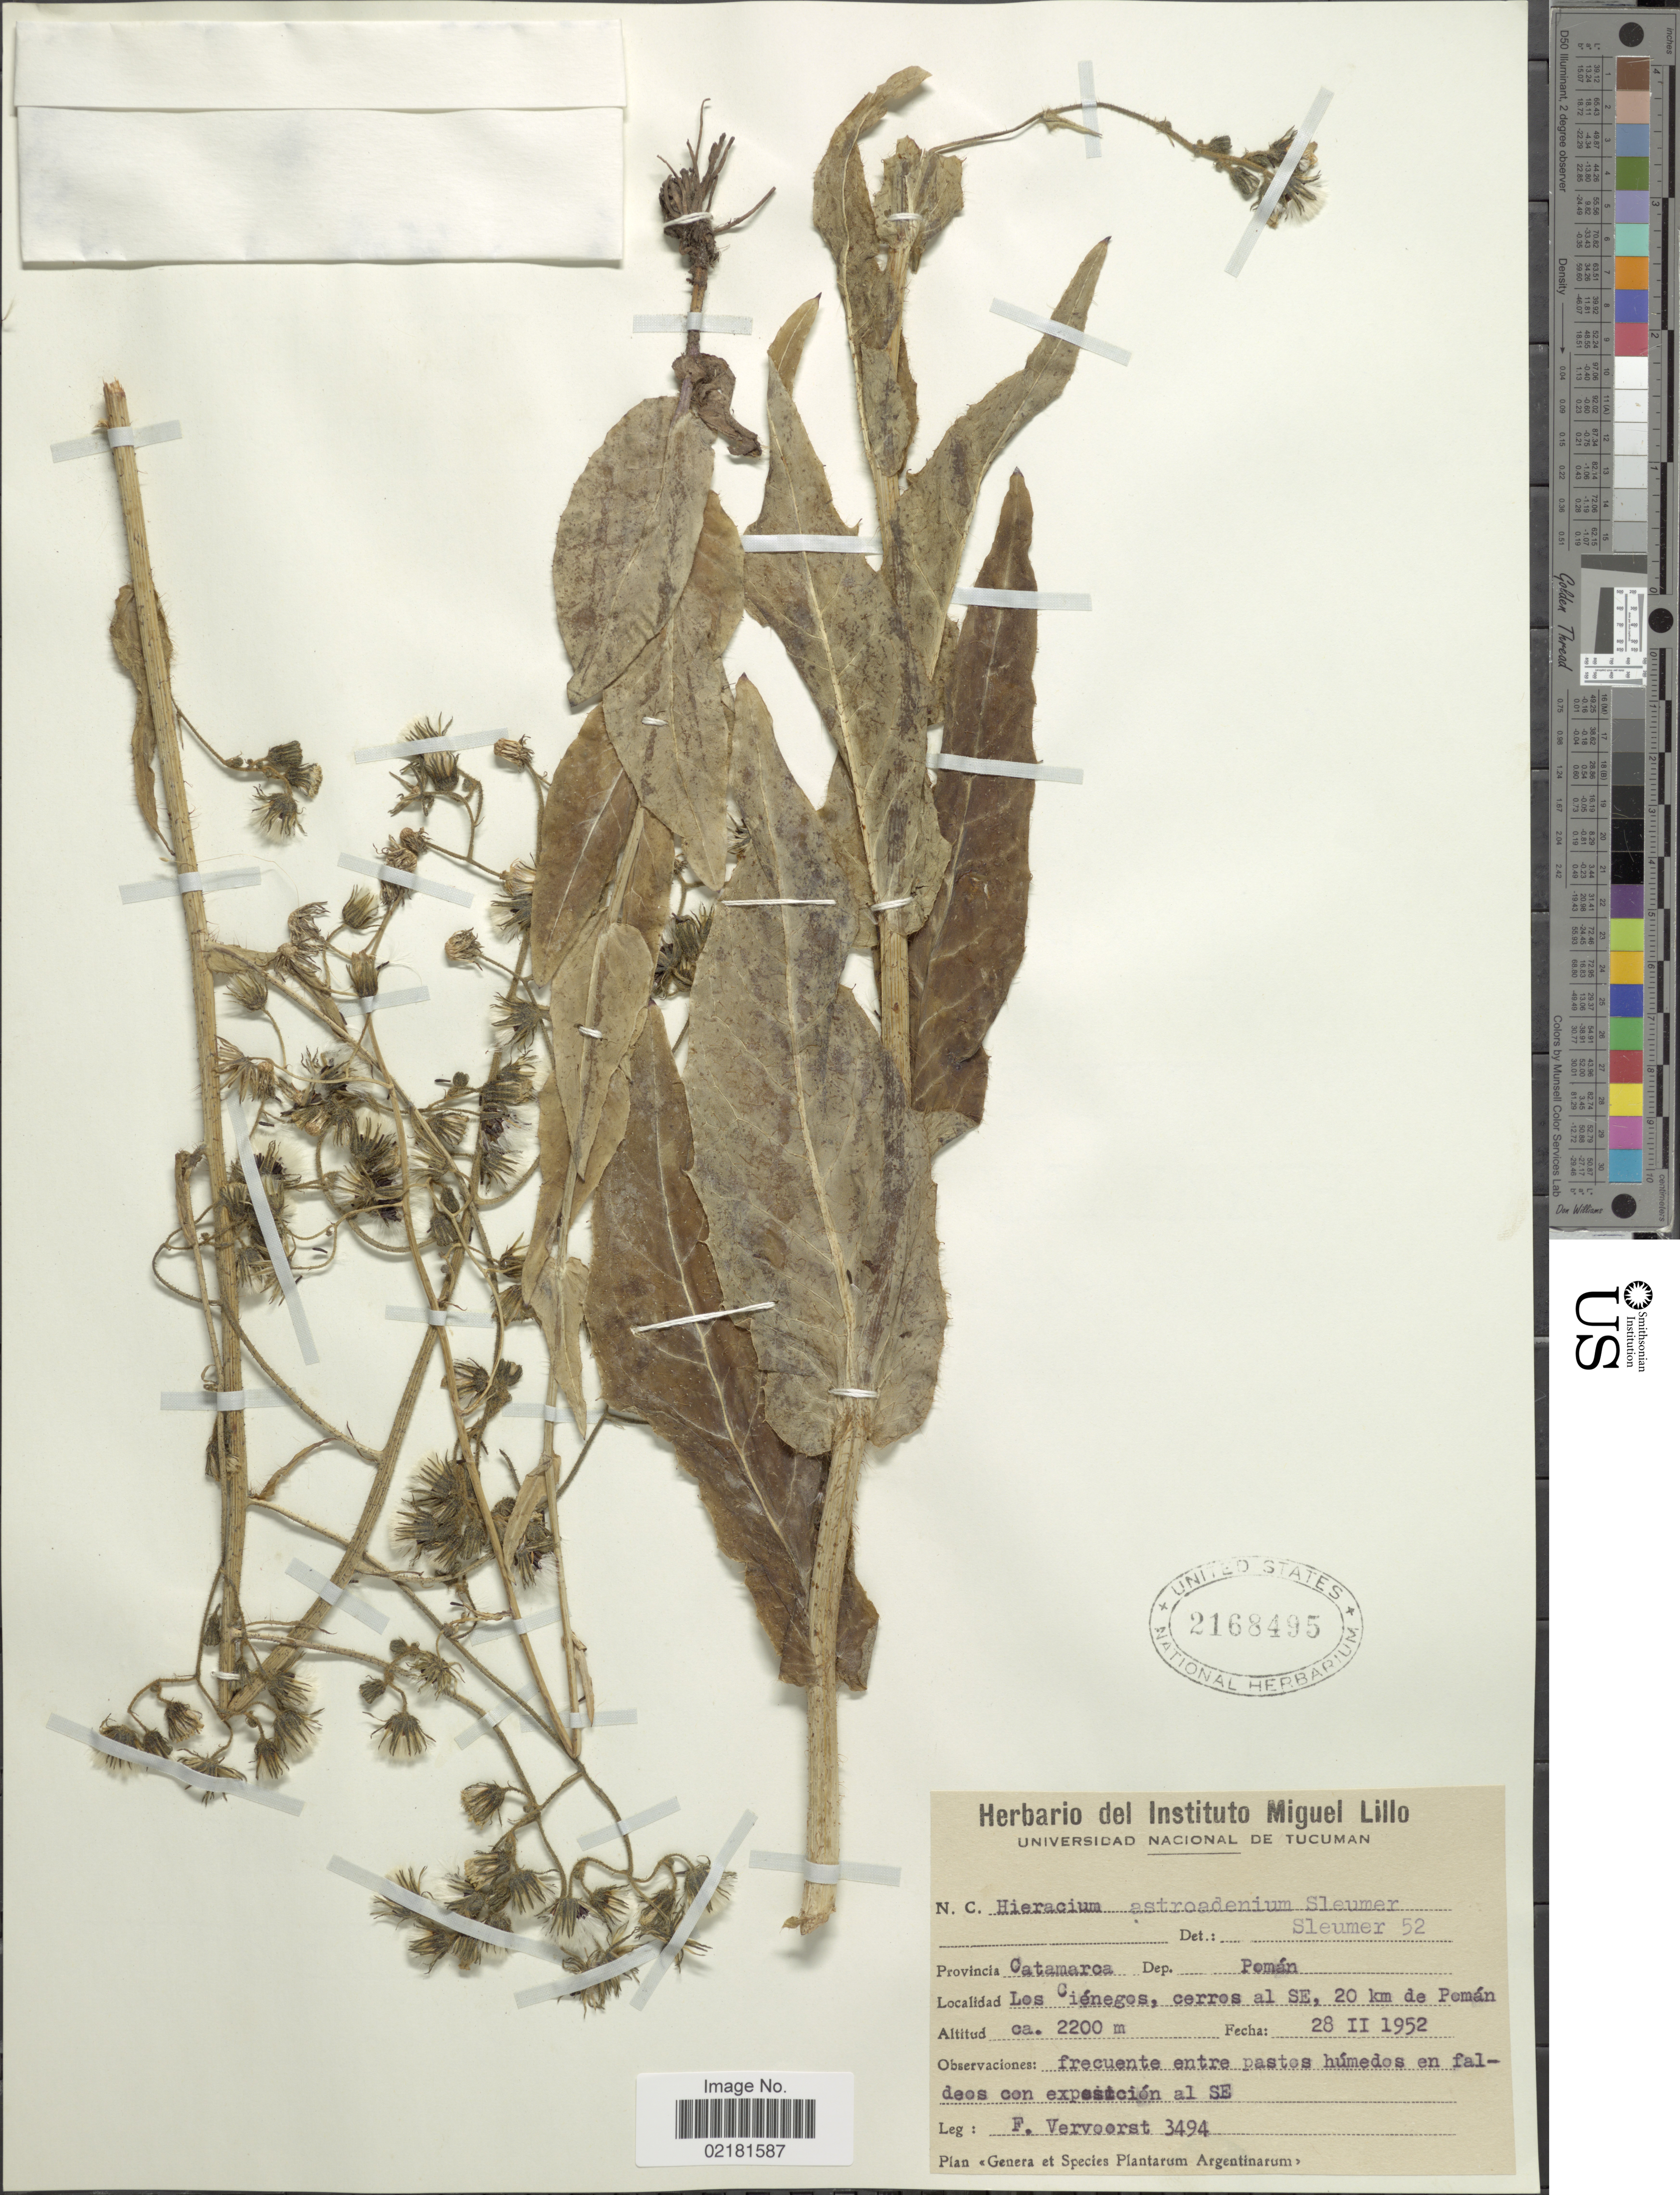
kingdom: Plantae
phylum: Tracheophyta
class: Magnoliopsida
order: Asterales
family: Asteraceae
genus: Hieracium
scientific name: Hieracium astroadenium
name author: Sleumer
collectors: F. Vervoorst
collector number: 3494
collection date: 1952-02-28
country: Argentina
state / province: Catamarca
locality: Dep. Poman, Los Cienegos, cerros al SE, 20 km de Poman,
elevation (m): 2200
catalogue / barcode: US 2168495